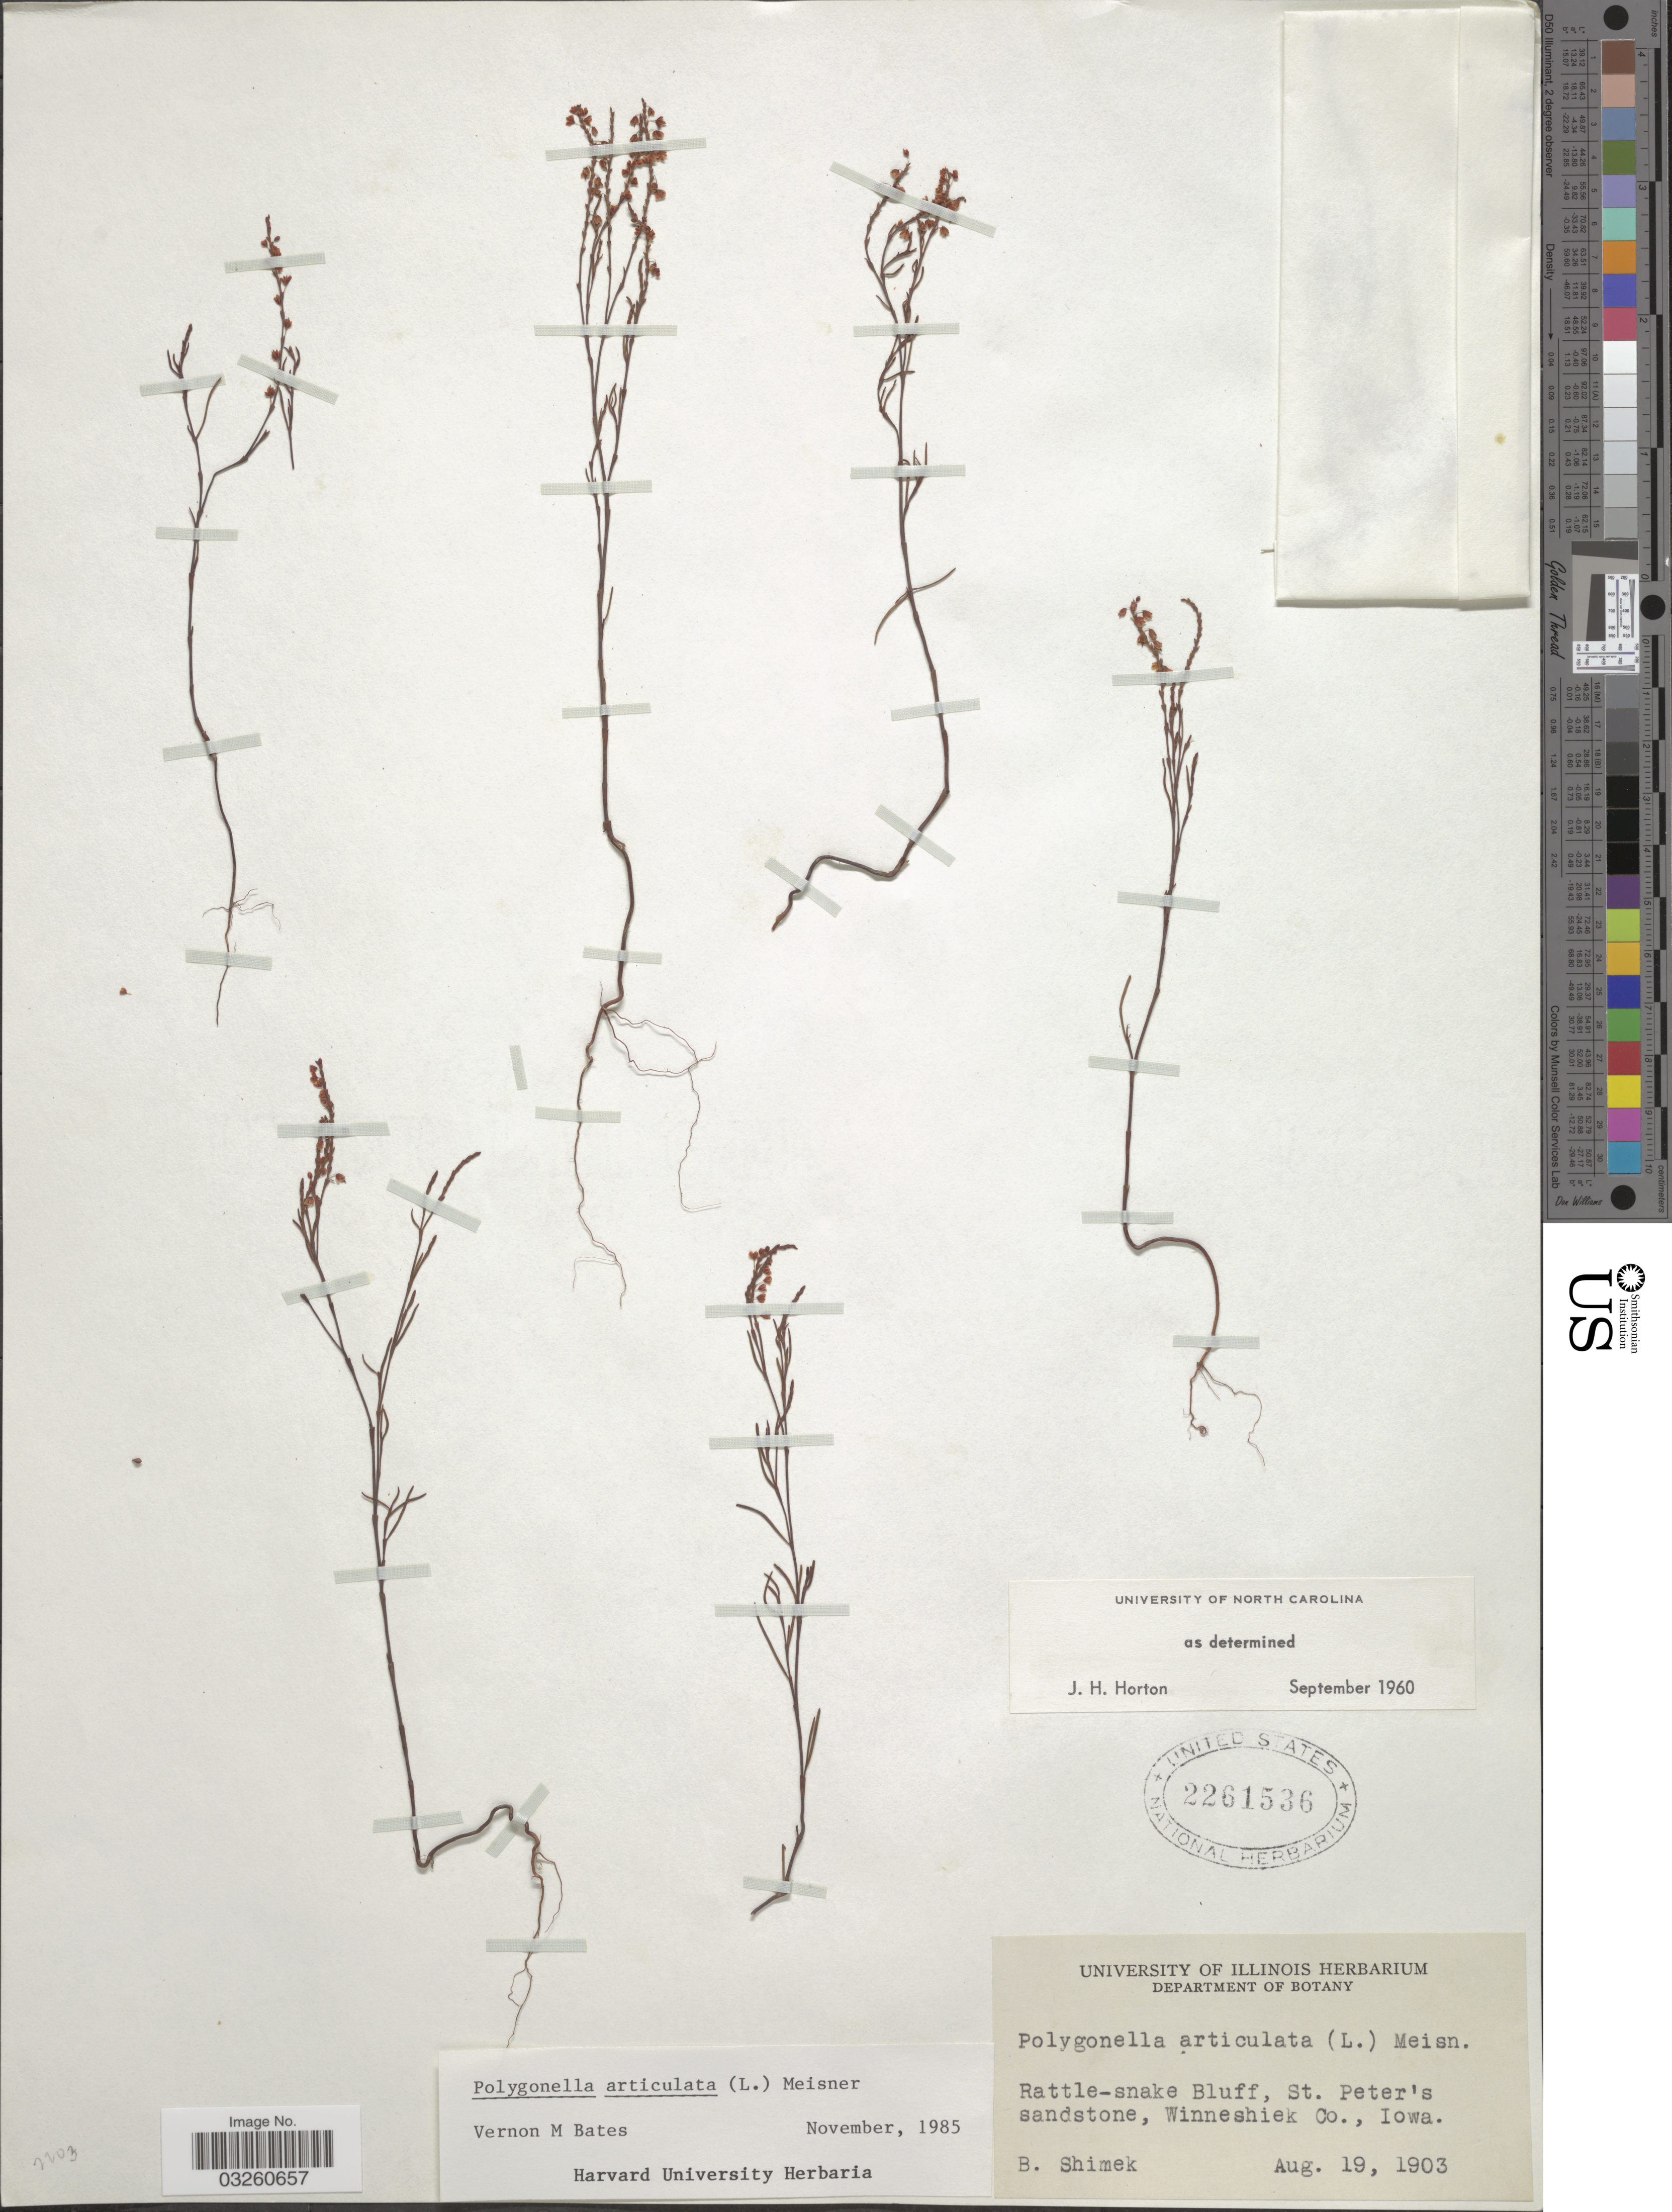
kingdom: Plantae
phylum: Tracheophyta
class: Magnoliopsida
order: Caryophyllales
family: Polygonaceae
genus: Polygonella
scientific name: Polygonella articulata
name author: (L.) Meisn.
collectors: B. Shimek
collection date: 1903-08-19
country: United States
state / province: Iowa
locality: Rattle-snake Bluff, St. Peter's sandstone, Winneshiek Co.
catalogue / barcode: US 2261536